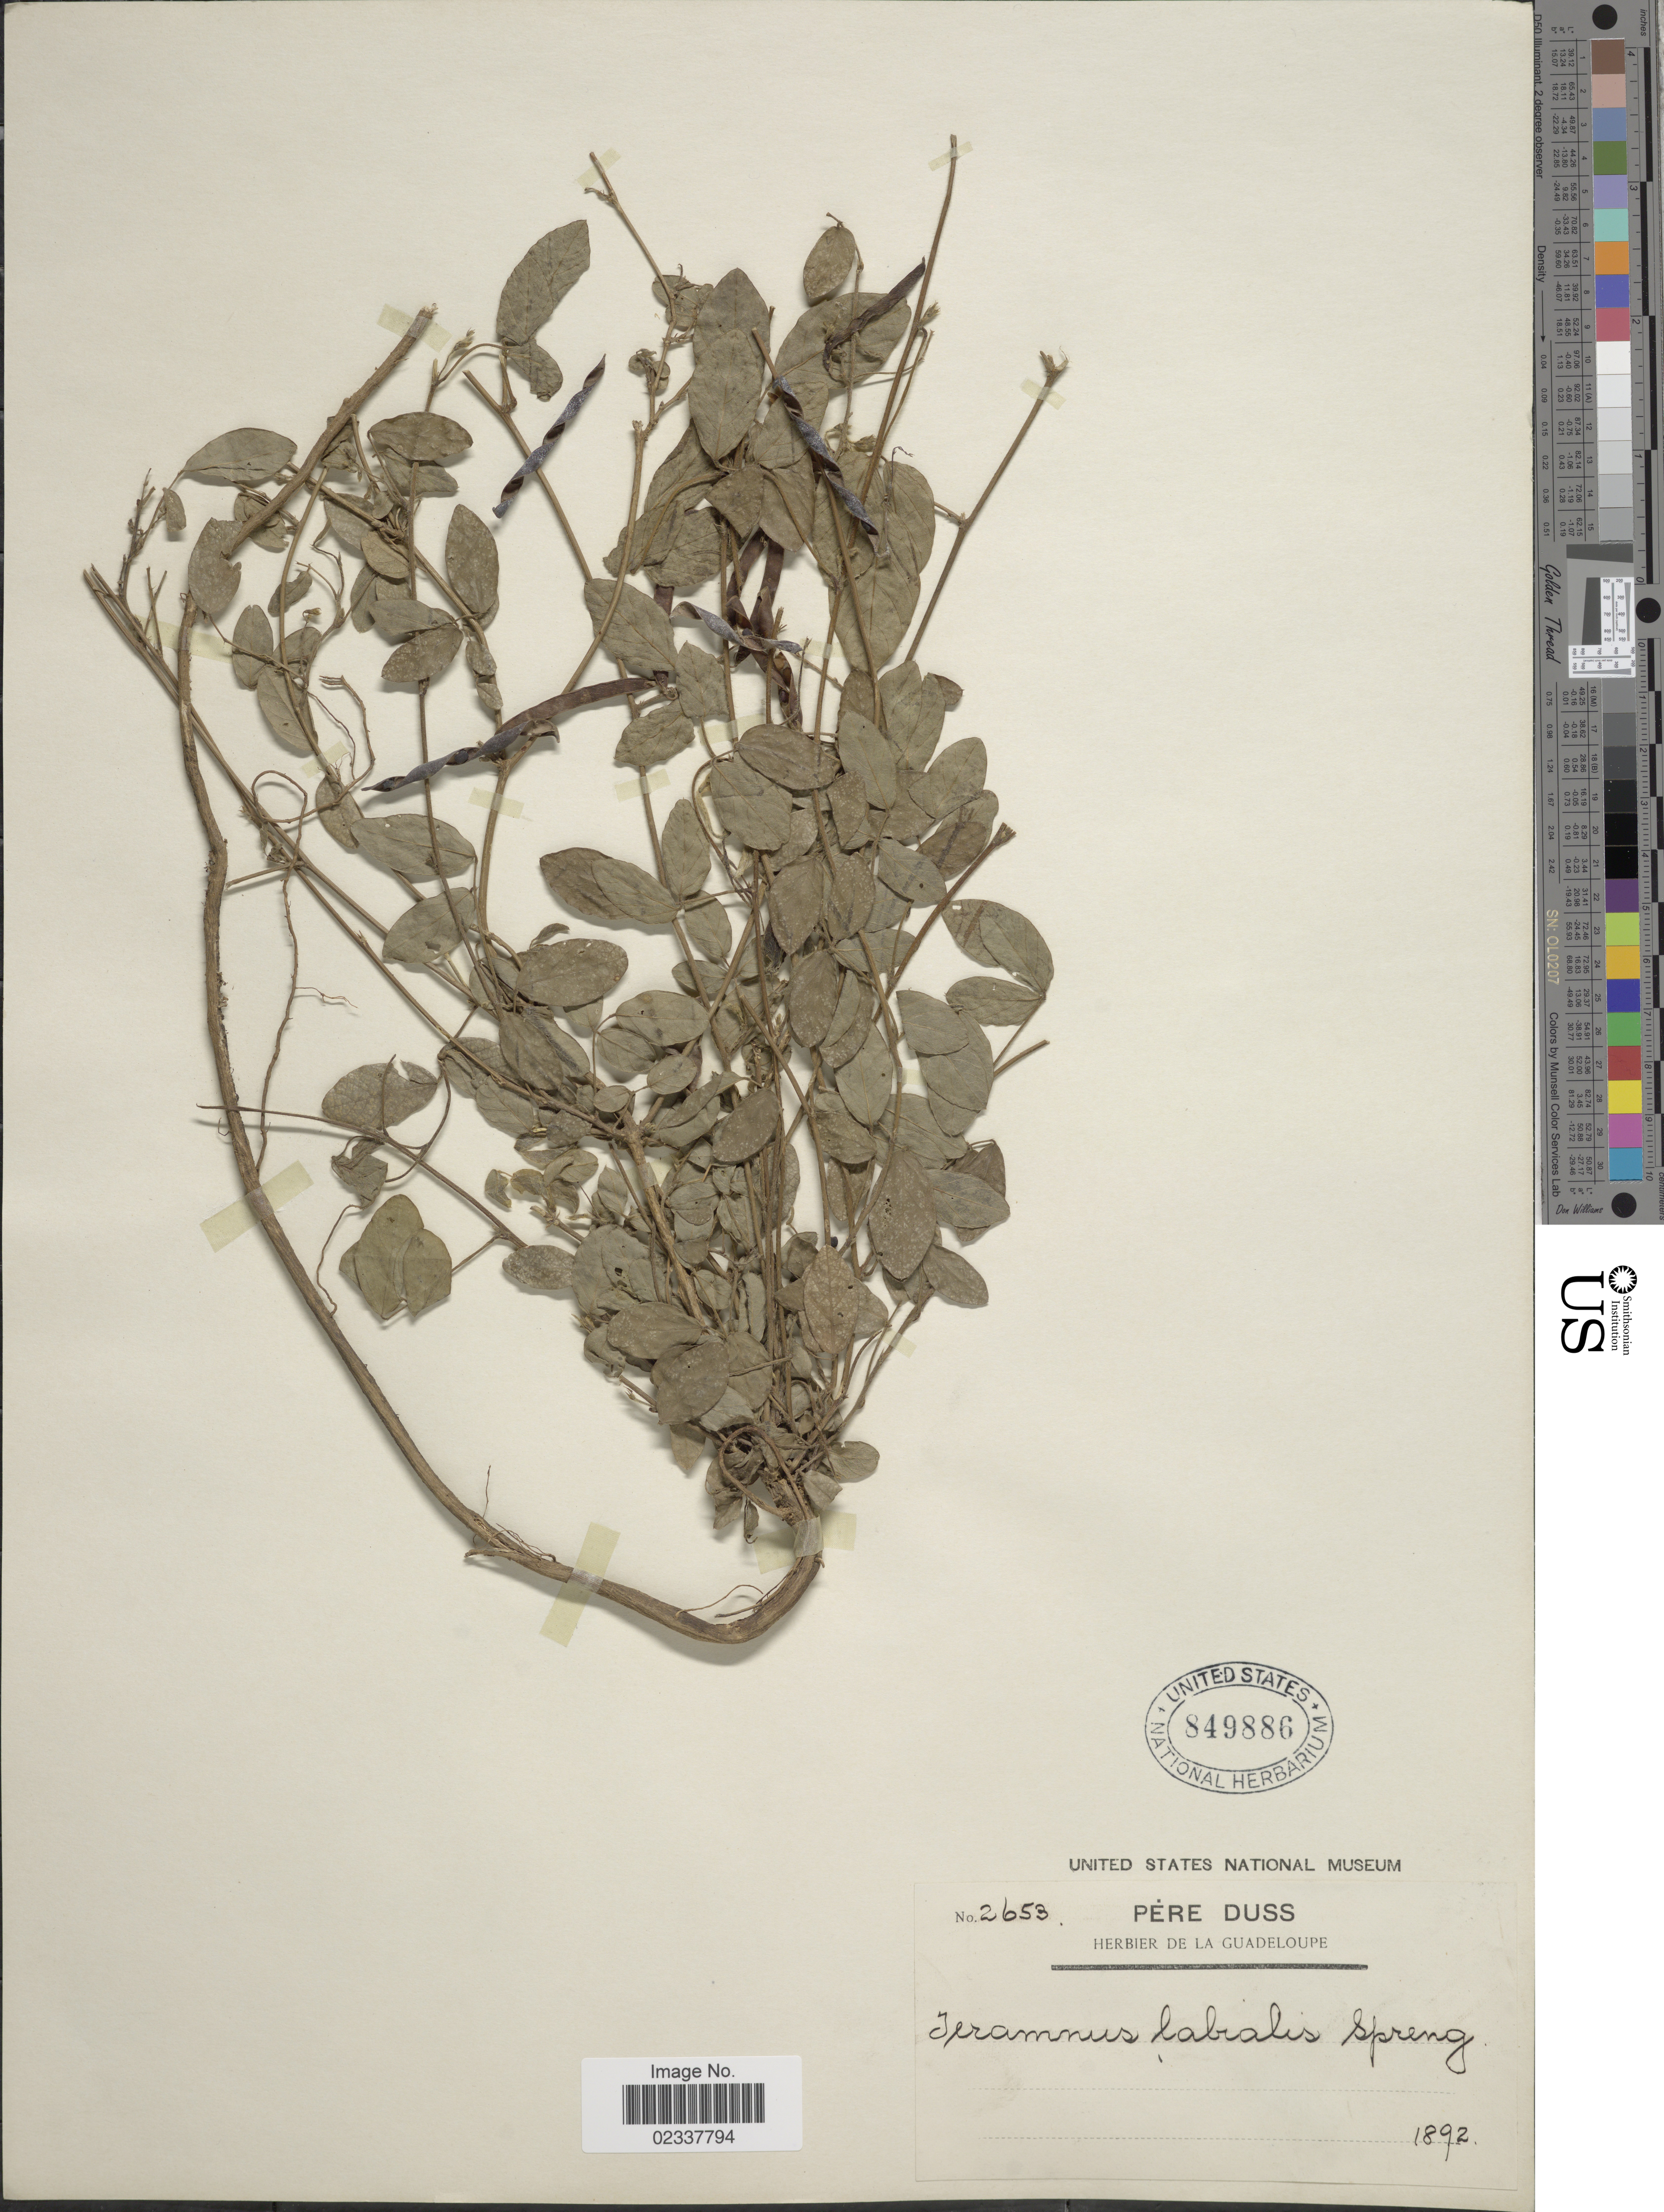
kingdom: Plantae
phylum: Tracheophyta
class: Magnoliopsida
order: Fabales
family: Fabaceae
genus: Teramnus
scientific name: Teramnus labialis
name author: (L. f.) Spreng.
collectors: Père Duss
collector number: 2653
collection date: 1892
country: Guadeloupe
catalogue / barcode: US 849886